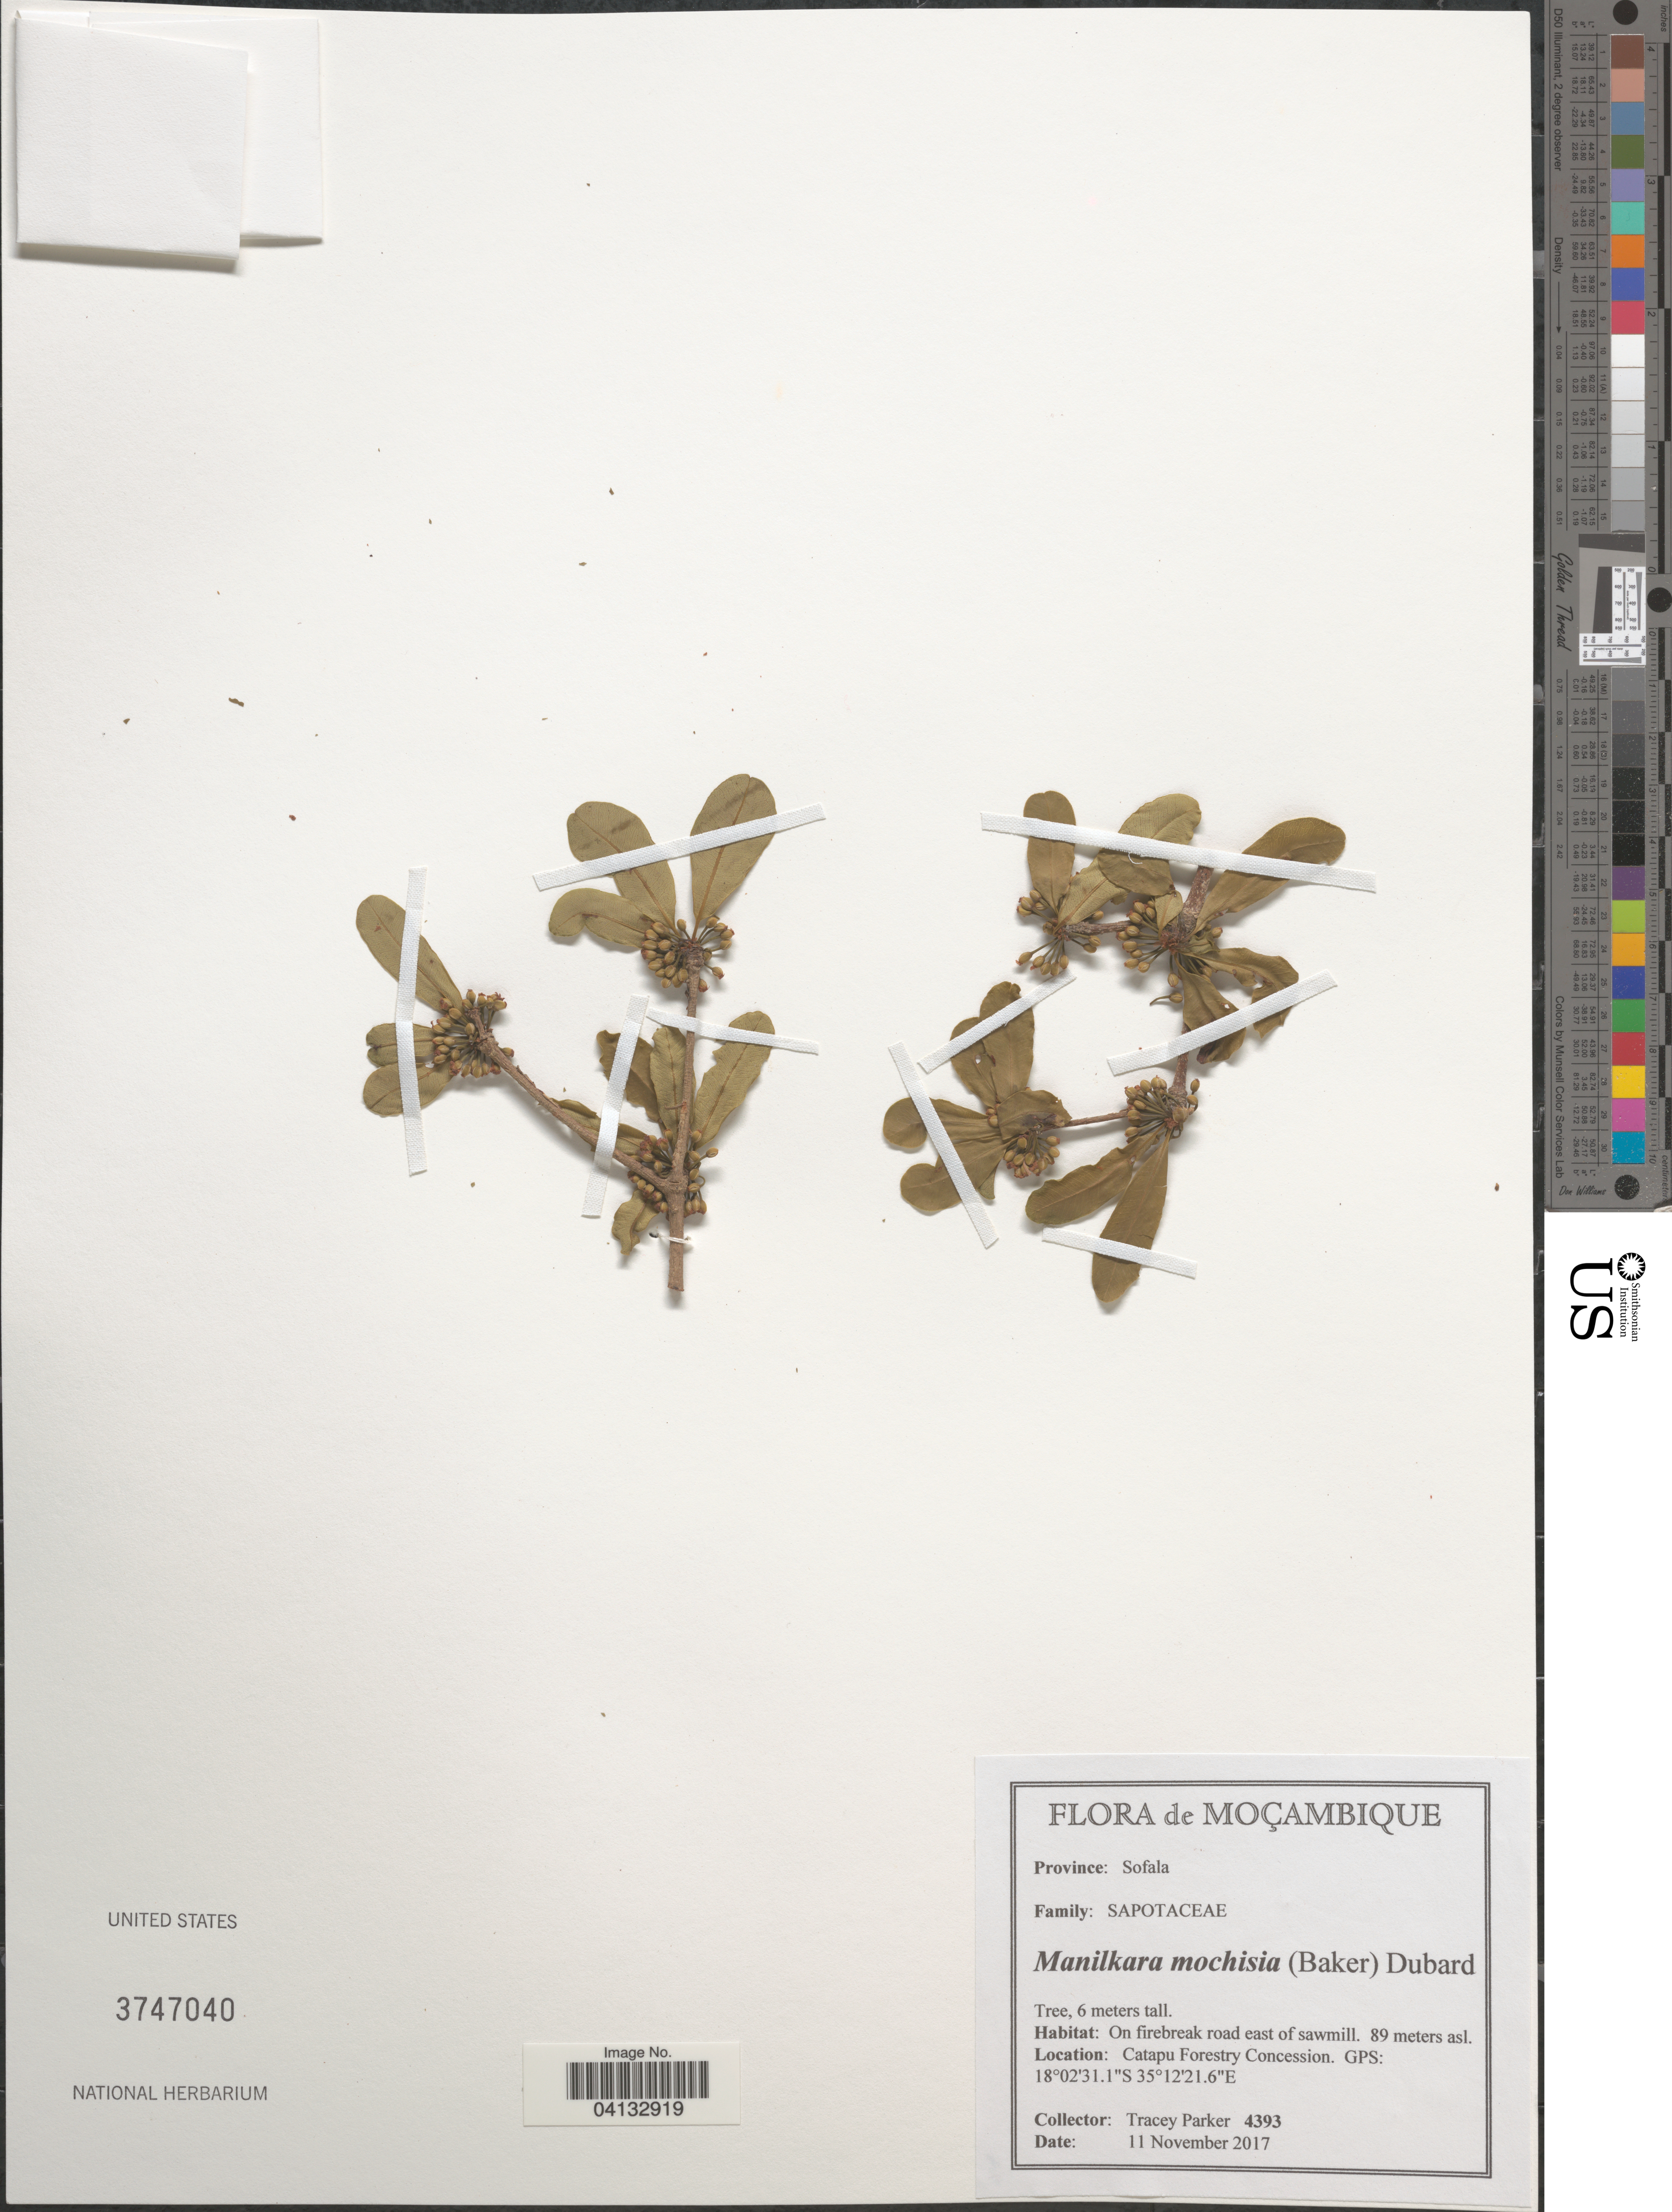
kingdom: Plantae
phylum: Tracheophyta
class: Magnoliopsida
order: Ericales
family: Sapotaceae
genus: Manilkara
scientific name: Manilkara mochisia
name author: (Baker) Dubard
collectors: T. Parker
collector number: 4393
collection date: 2017-11-11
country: Mozambique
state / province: Sofala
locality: On firebreak road east of sawmill. Catapu Forestry Concession.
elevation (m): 89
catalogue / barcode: US 3747040